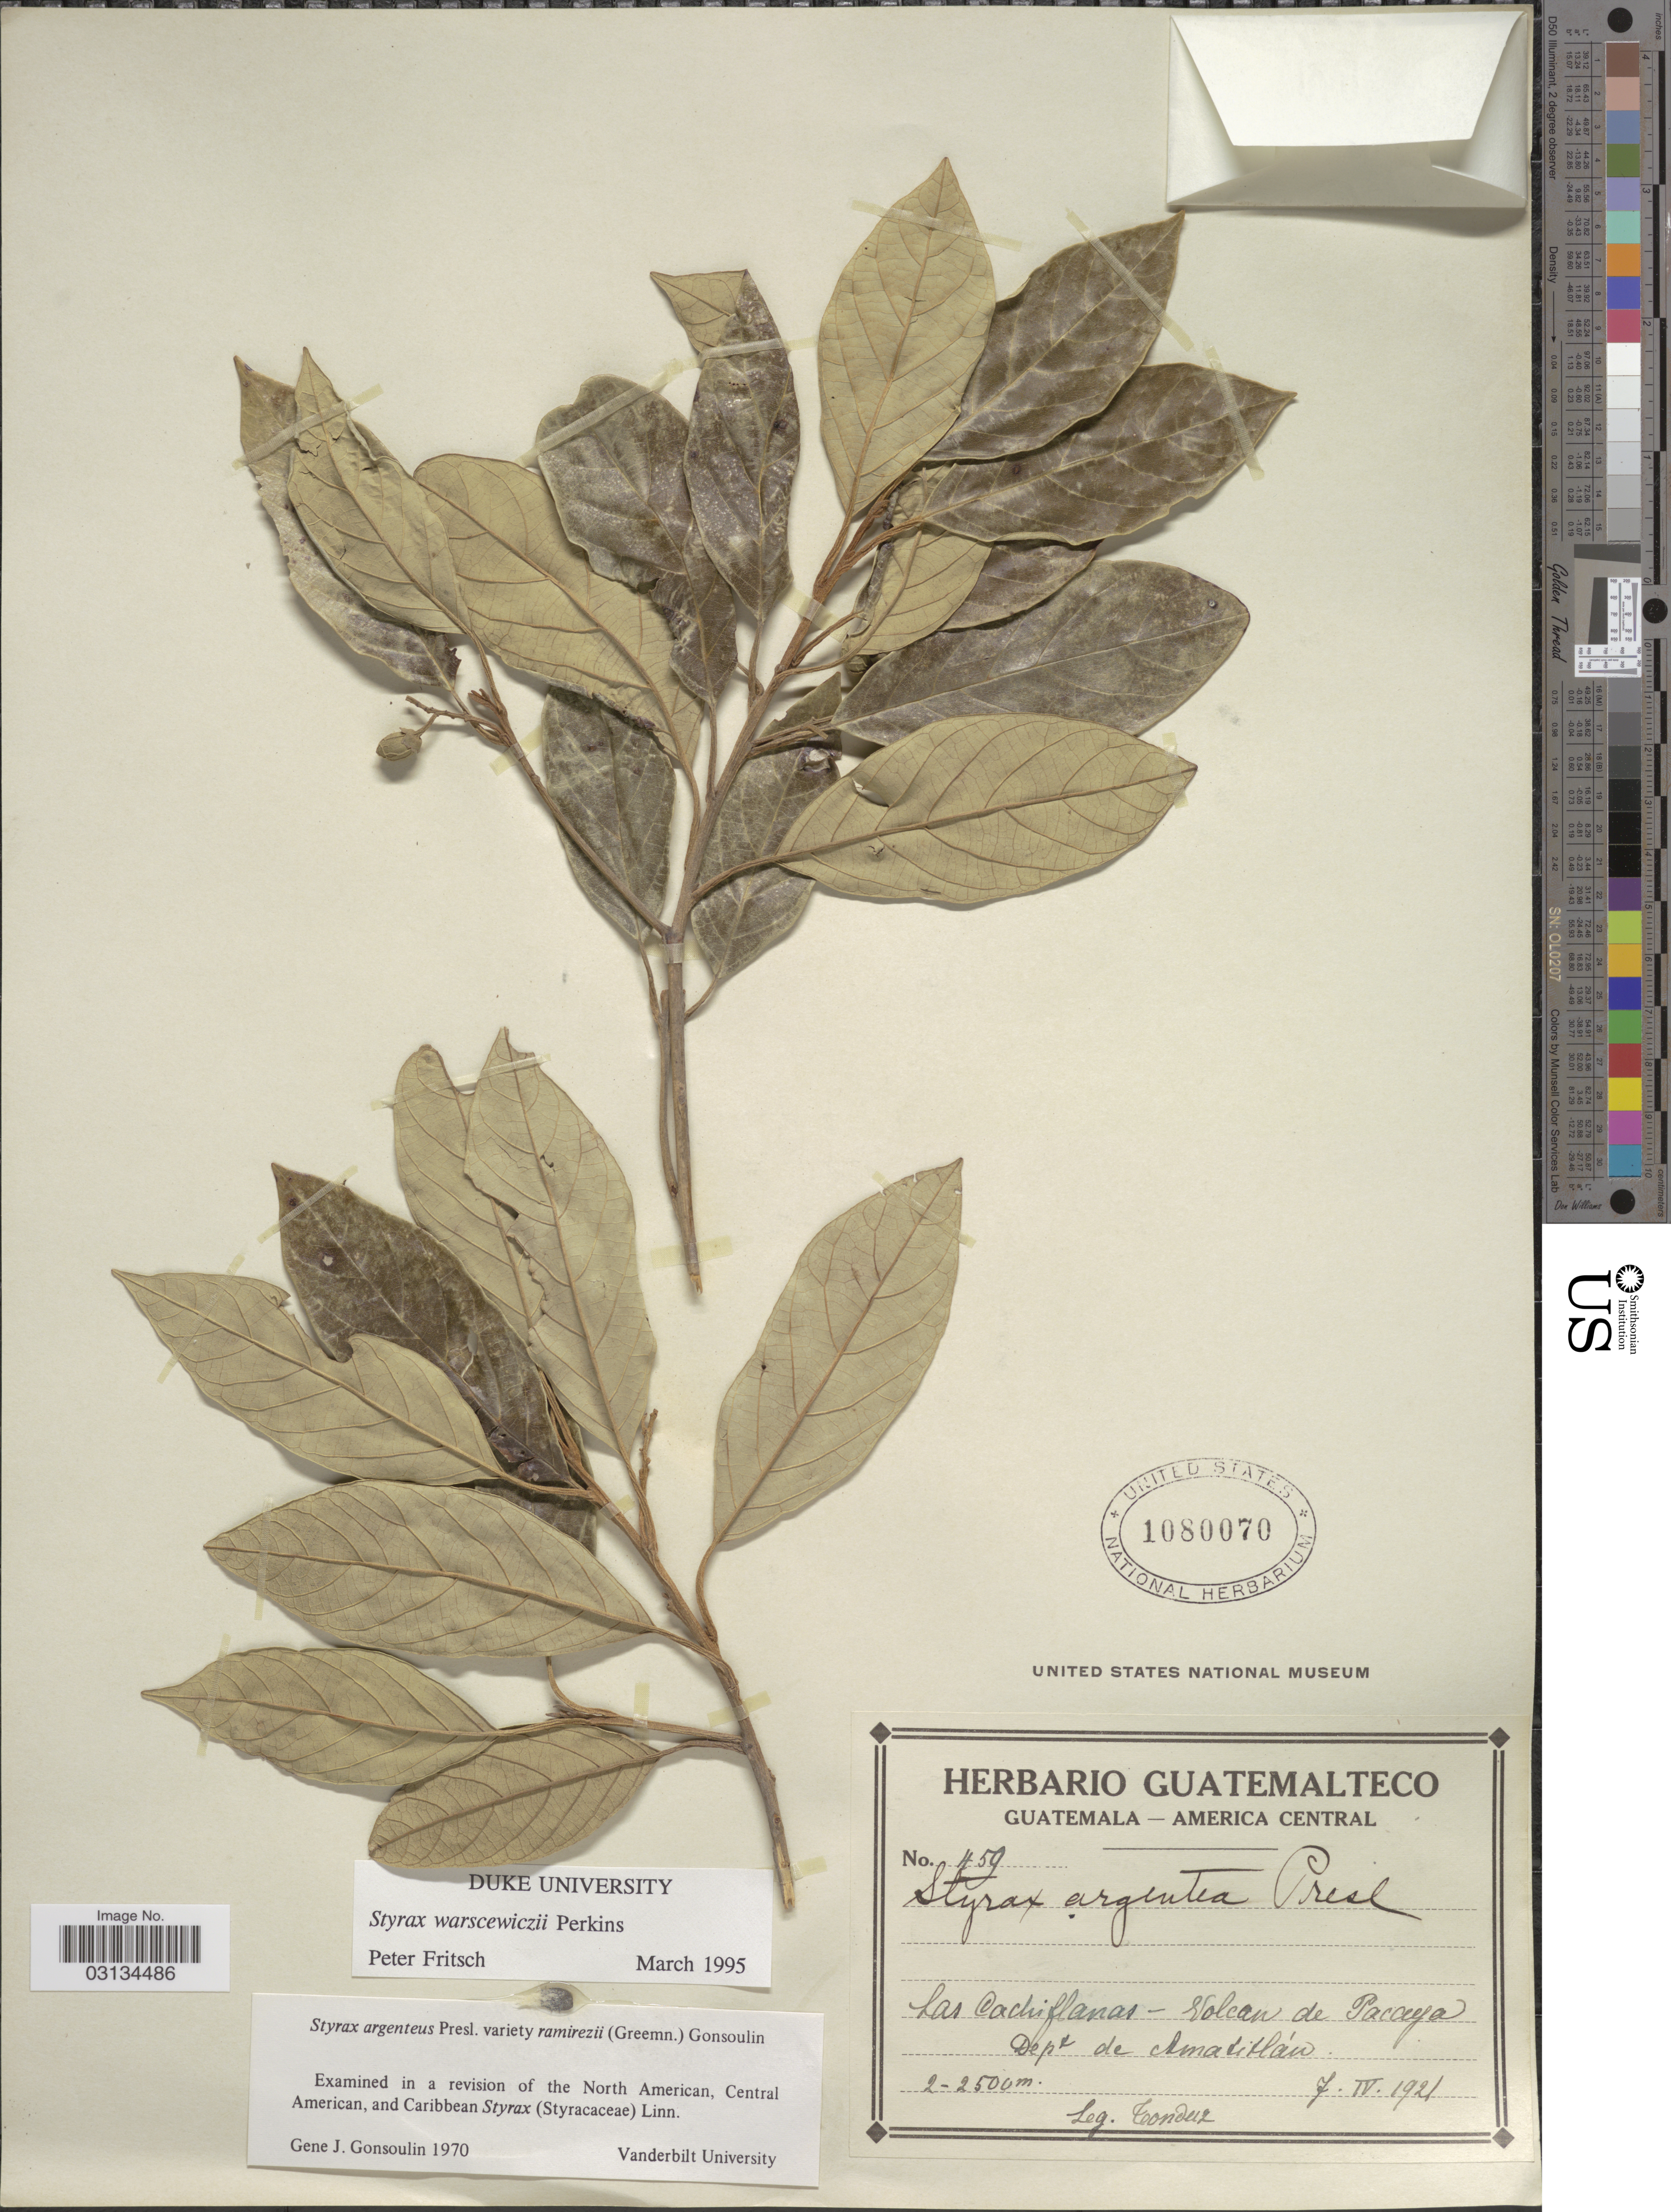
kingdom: Plantae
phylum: Tracheophyta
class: Magnoliopsida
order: Ericales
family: Styracaceae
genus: Styrax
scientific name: Styrax warscewiczii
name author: Perkins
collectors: Tonduz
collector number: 459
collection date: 1921-04-07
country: Guatemala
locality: Las Cachiiflanas - Volcan de Pacaya. Dept. de Amatitlán.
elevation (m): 2000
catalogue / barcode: US 1080070